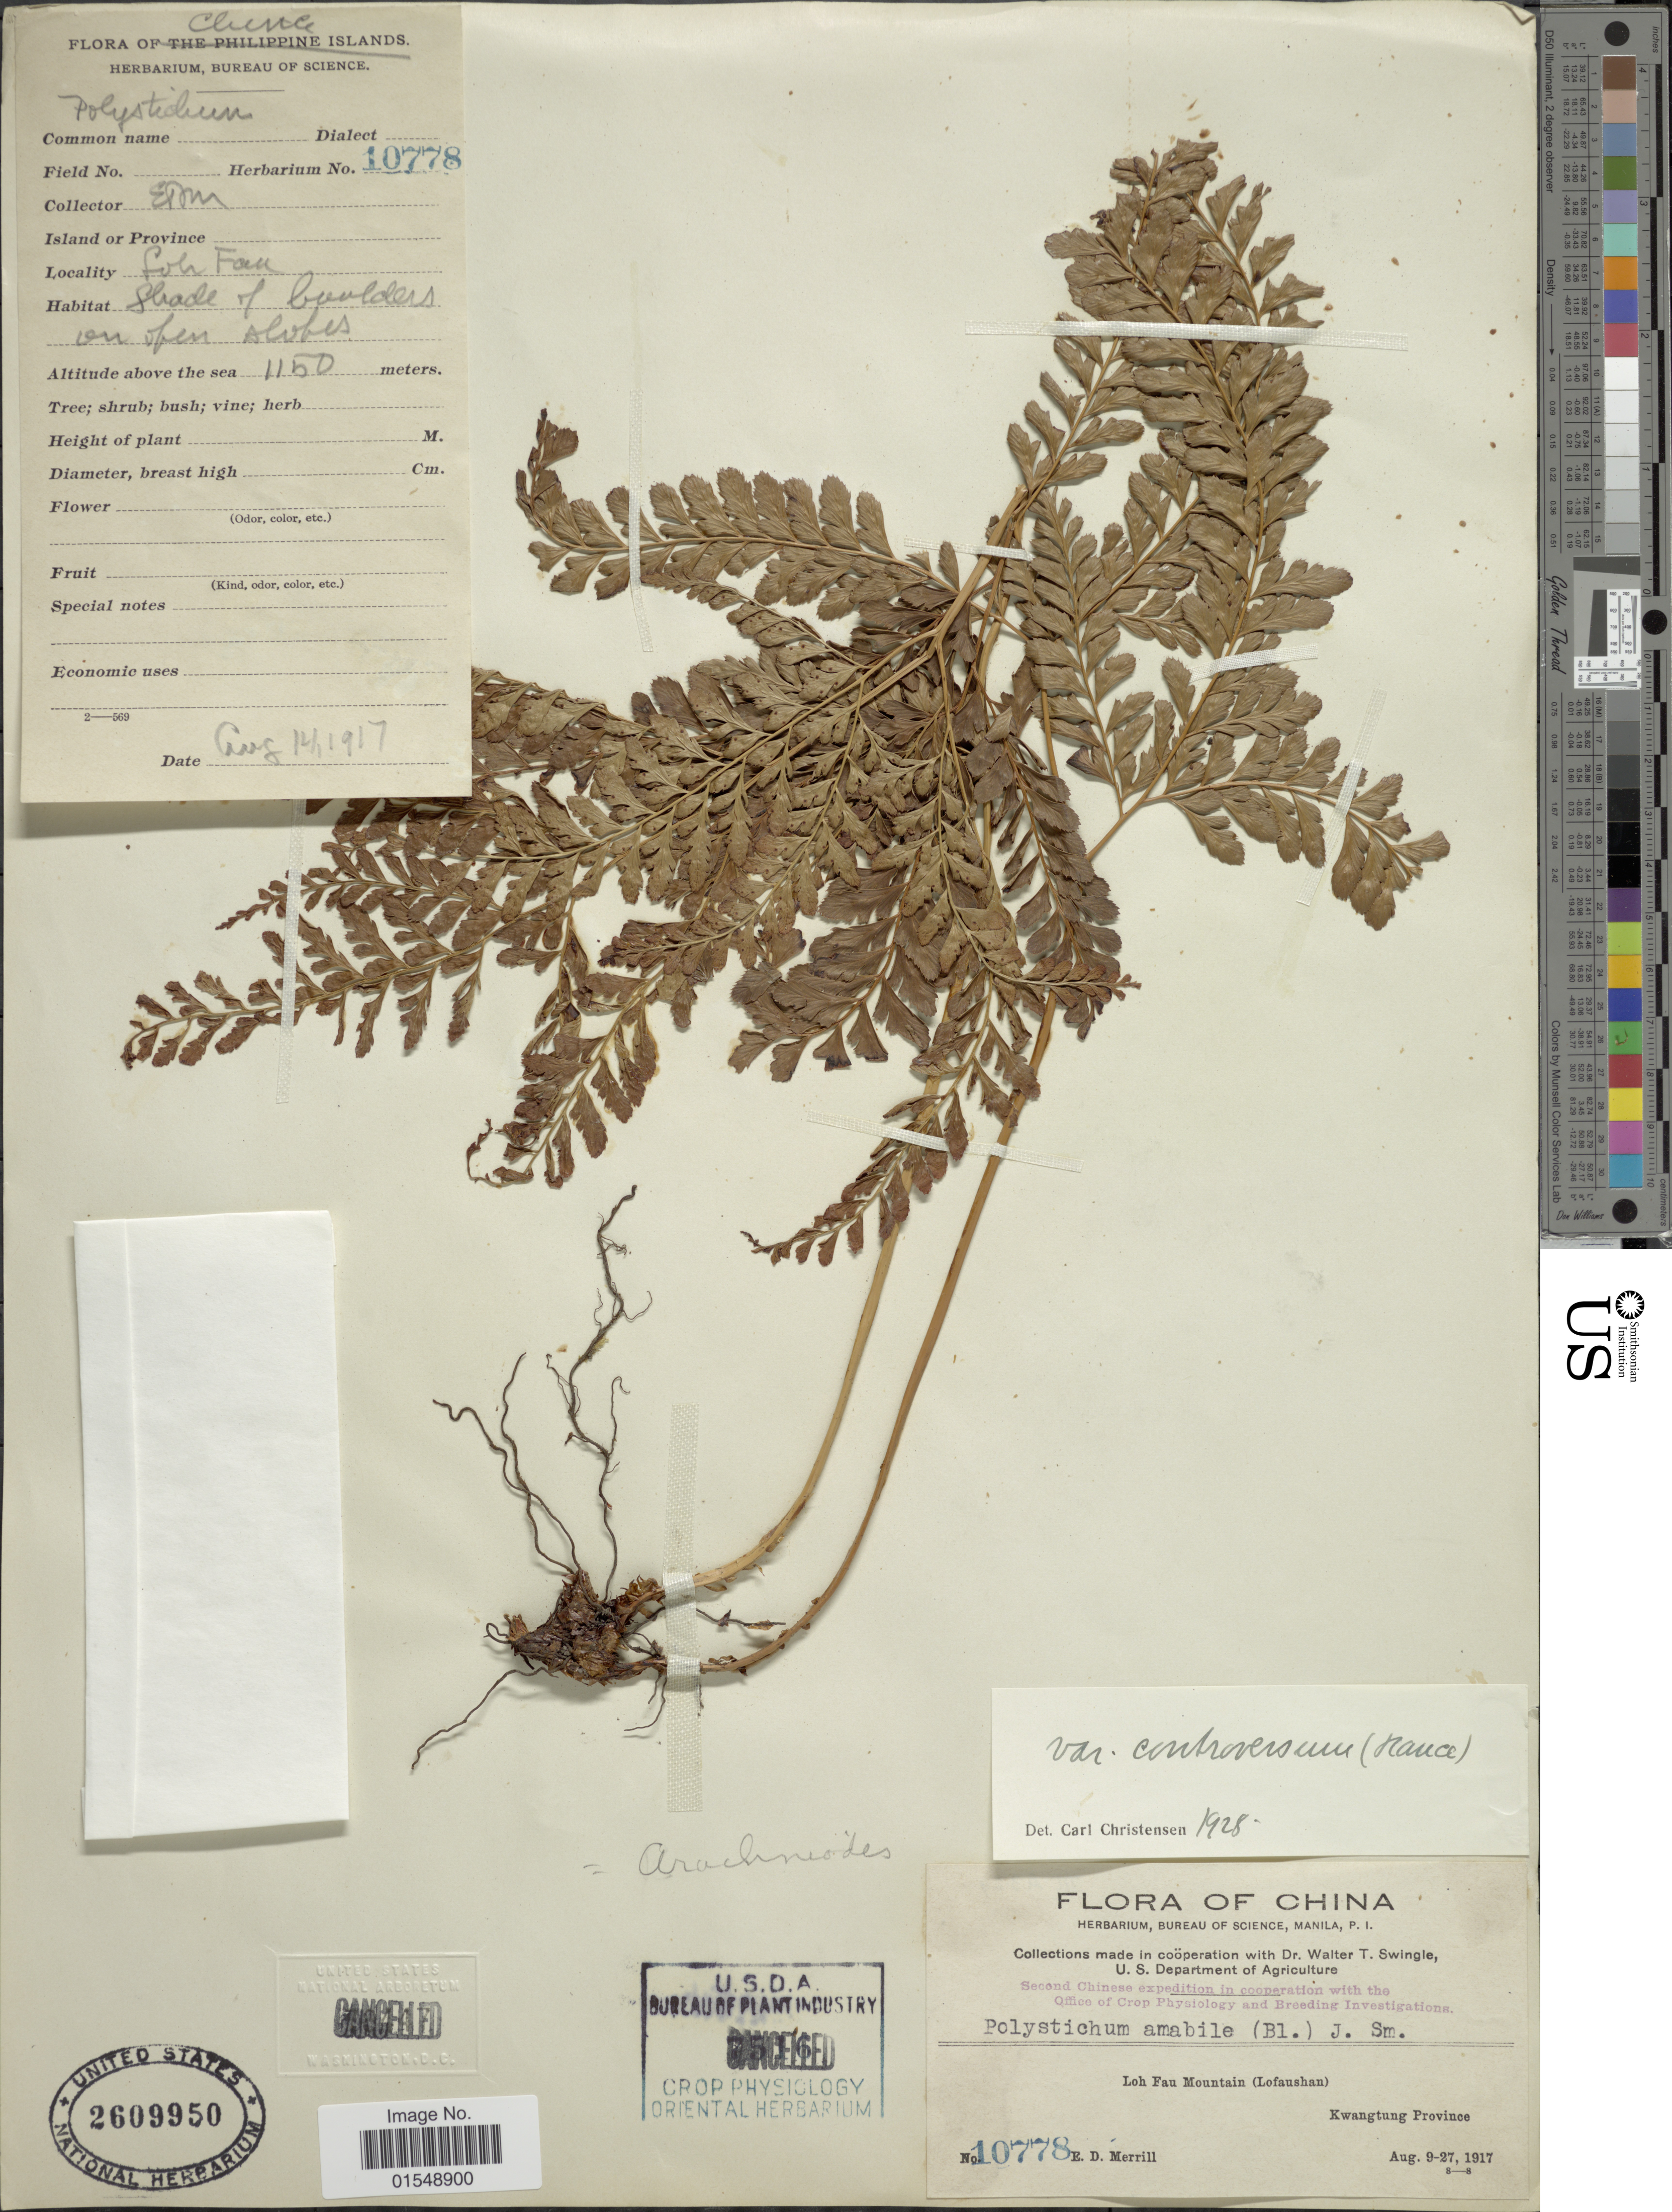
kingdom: Plantae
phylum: Tracheophyta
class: Polypodiopsida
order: Polypodiales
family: Dryopteridaceae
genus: Arachniodes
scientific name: Arachniodes amabilis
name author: (Blume) Tindale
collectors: E. D. Merrill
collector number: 10778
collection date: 1917-08-09/1917-08-27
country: China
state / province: Guangdong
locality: Loh Fau Mountain (Lofaushan)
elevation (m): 1150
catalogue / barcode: US 2609950